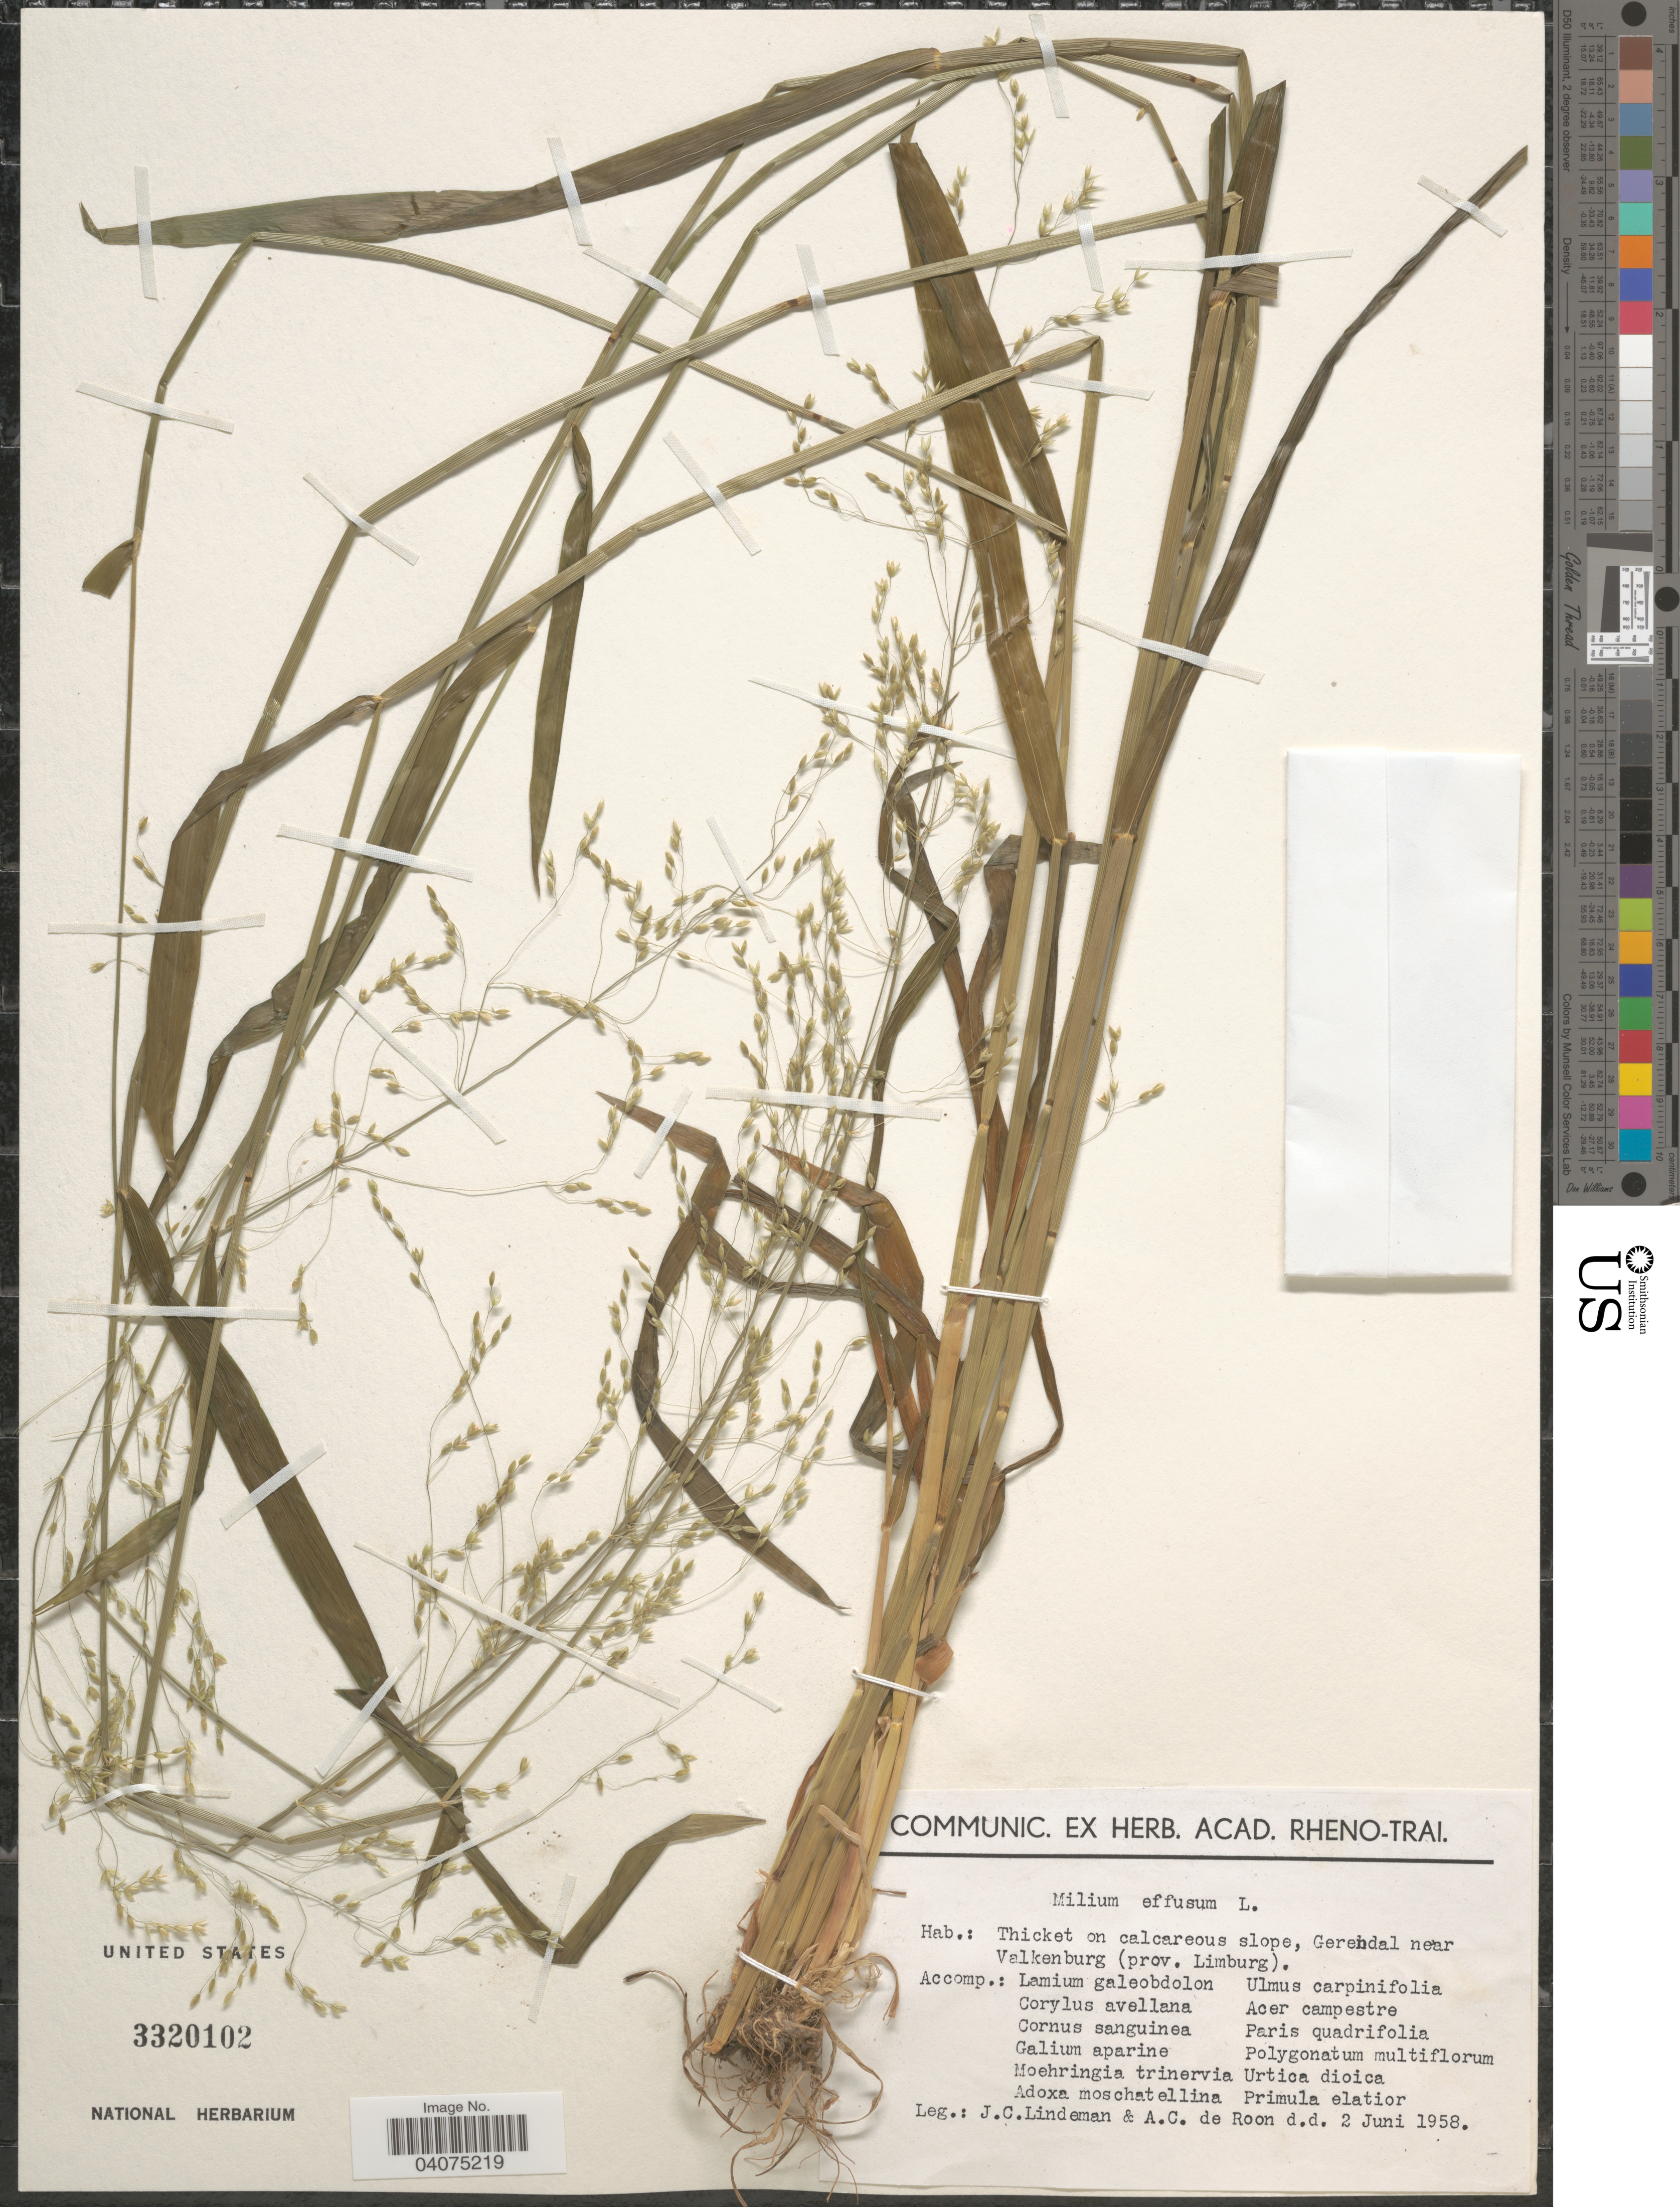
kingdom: Plantae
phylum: Tracheophyta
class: Liliopsida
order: Poales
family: Poaceae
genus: Milium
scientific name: Milium effusum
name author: L.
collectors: J. C. Lindeman & A. de Roon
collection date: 1958-06-02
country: Netherlands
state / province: Limburg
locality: Thicket on calcareous slope, Gerendal near Valkenburg.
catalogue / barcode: US 3320102